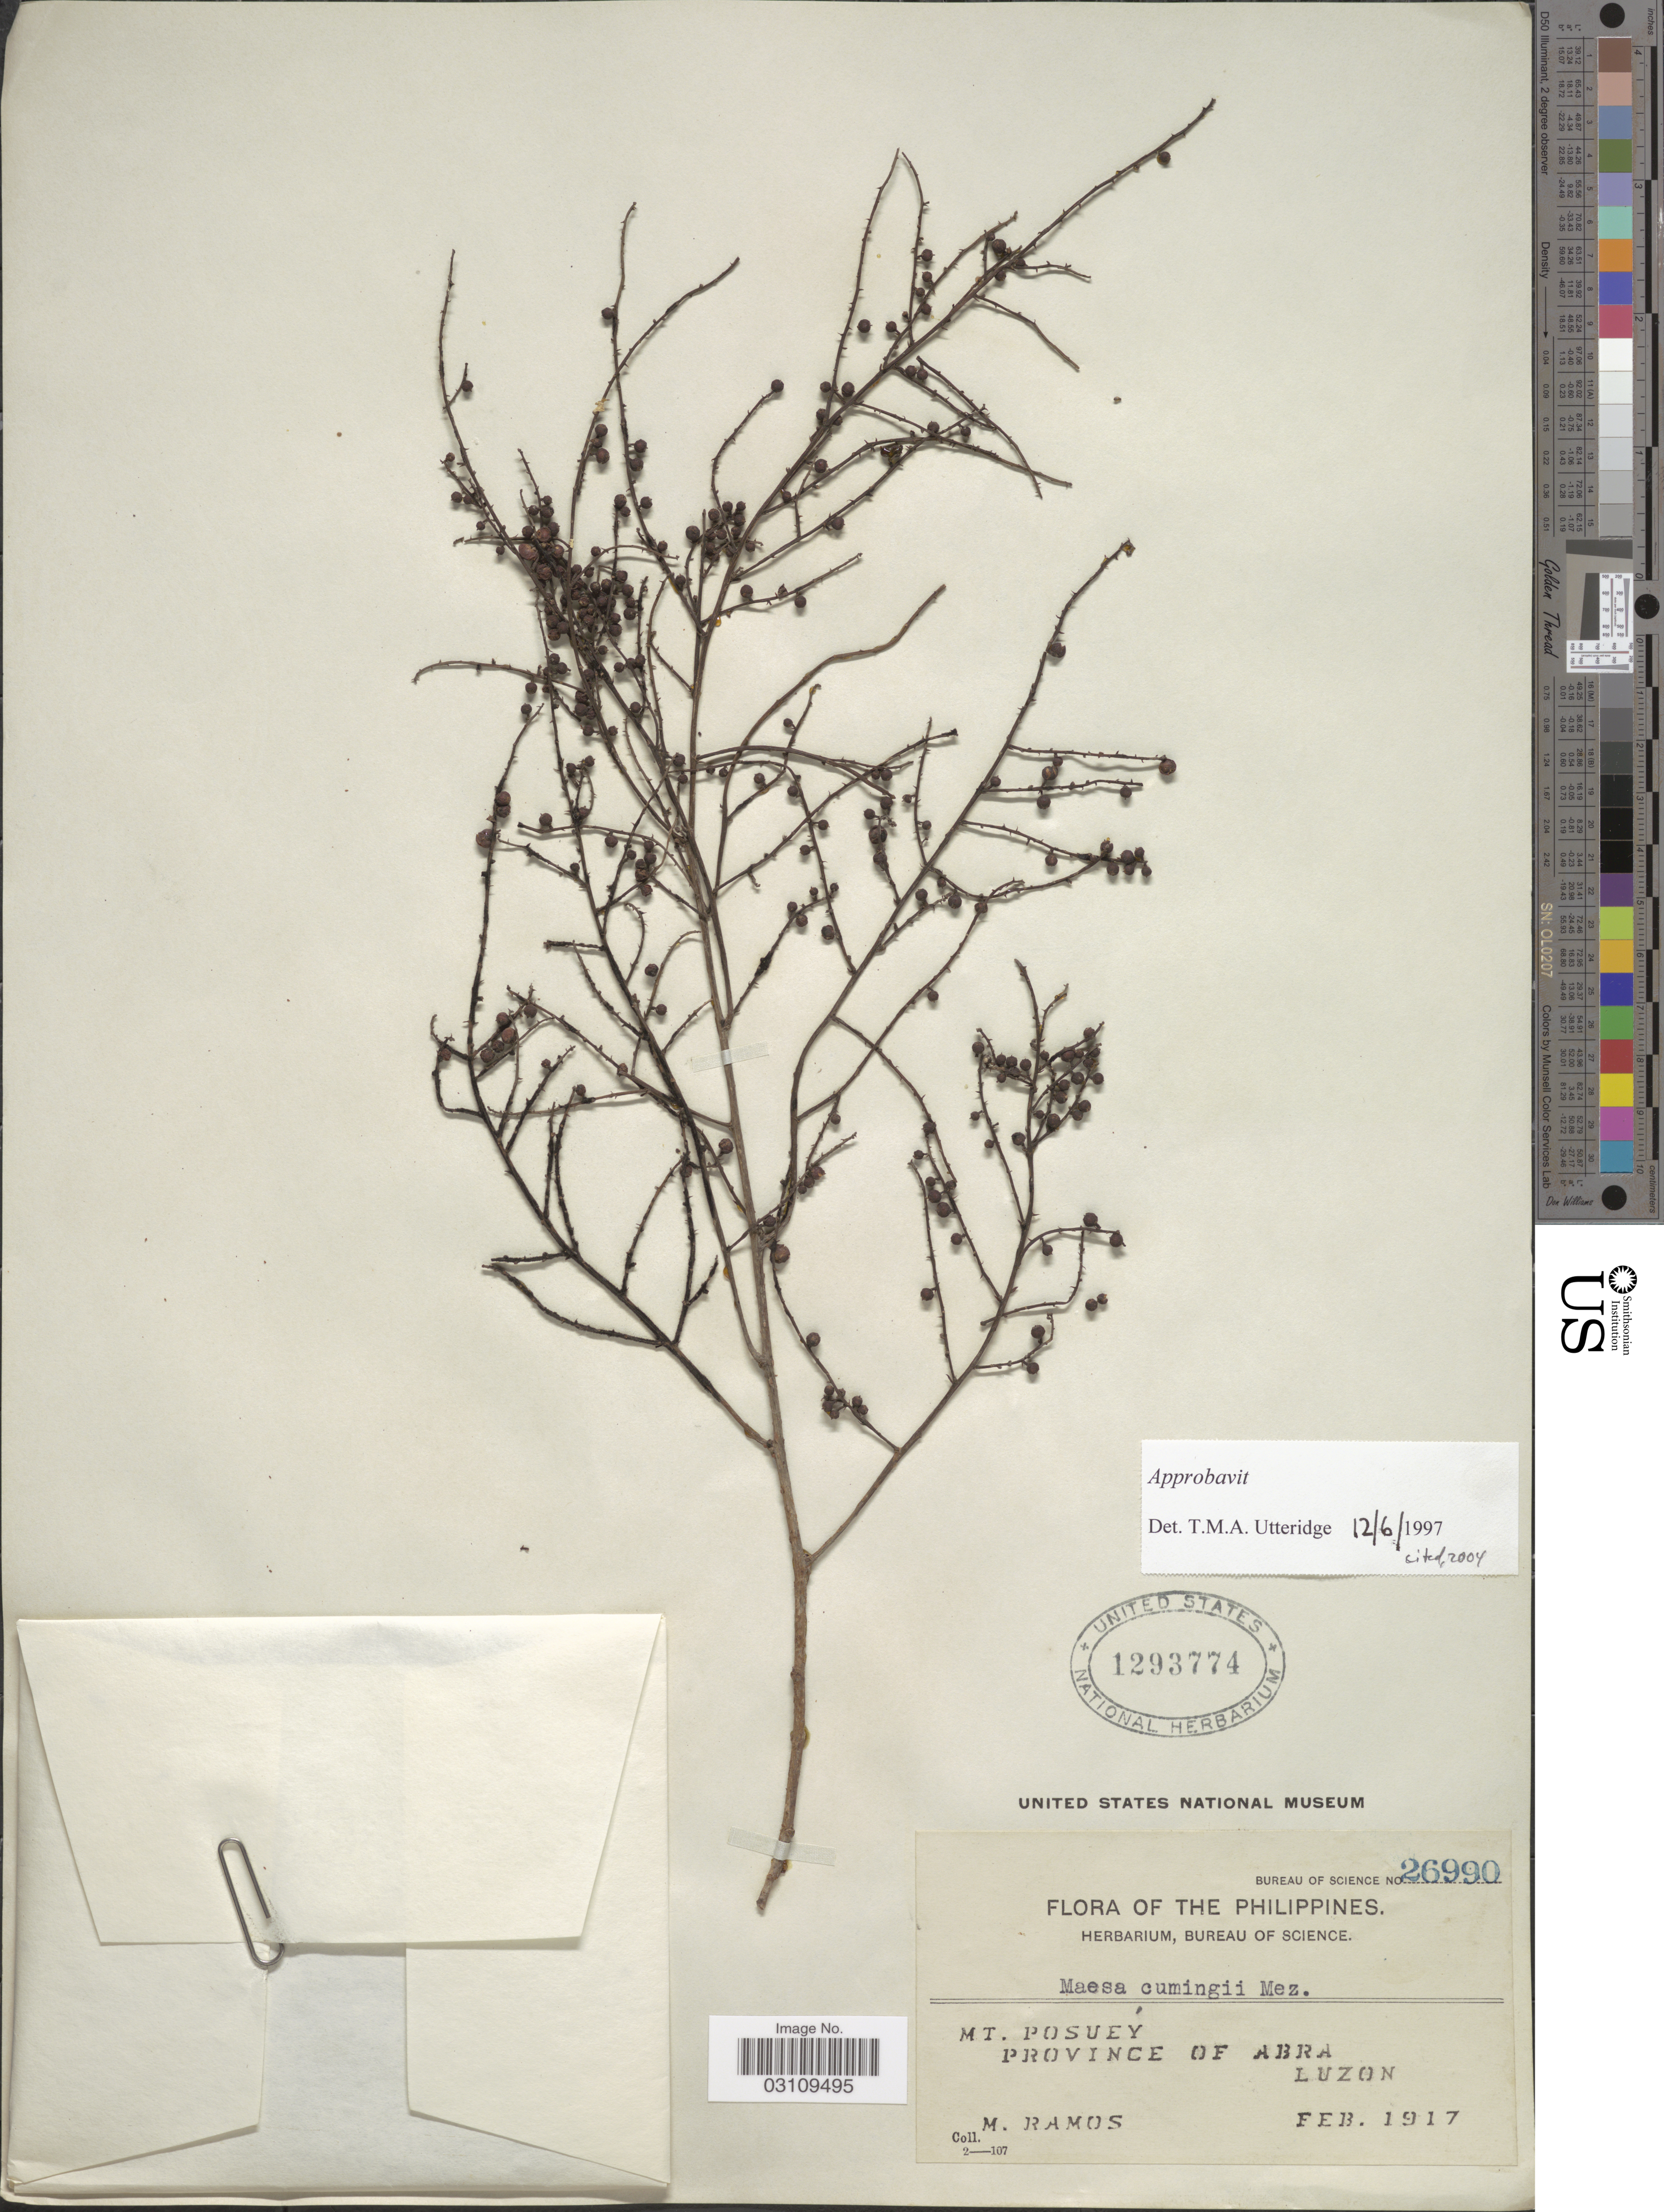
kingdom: Plantae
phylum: Tracheophyta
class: Magnoliopsida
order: Ericales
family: Primulaceae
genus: Maesa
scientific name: Maesa cumingii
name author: Mez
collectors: M. Ramos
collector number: Bureau of Science 26990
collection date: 1917-02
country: Philippines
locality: Mt. Posuey, Province of Abra, Luzon.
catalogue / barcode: US 1293774